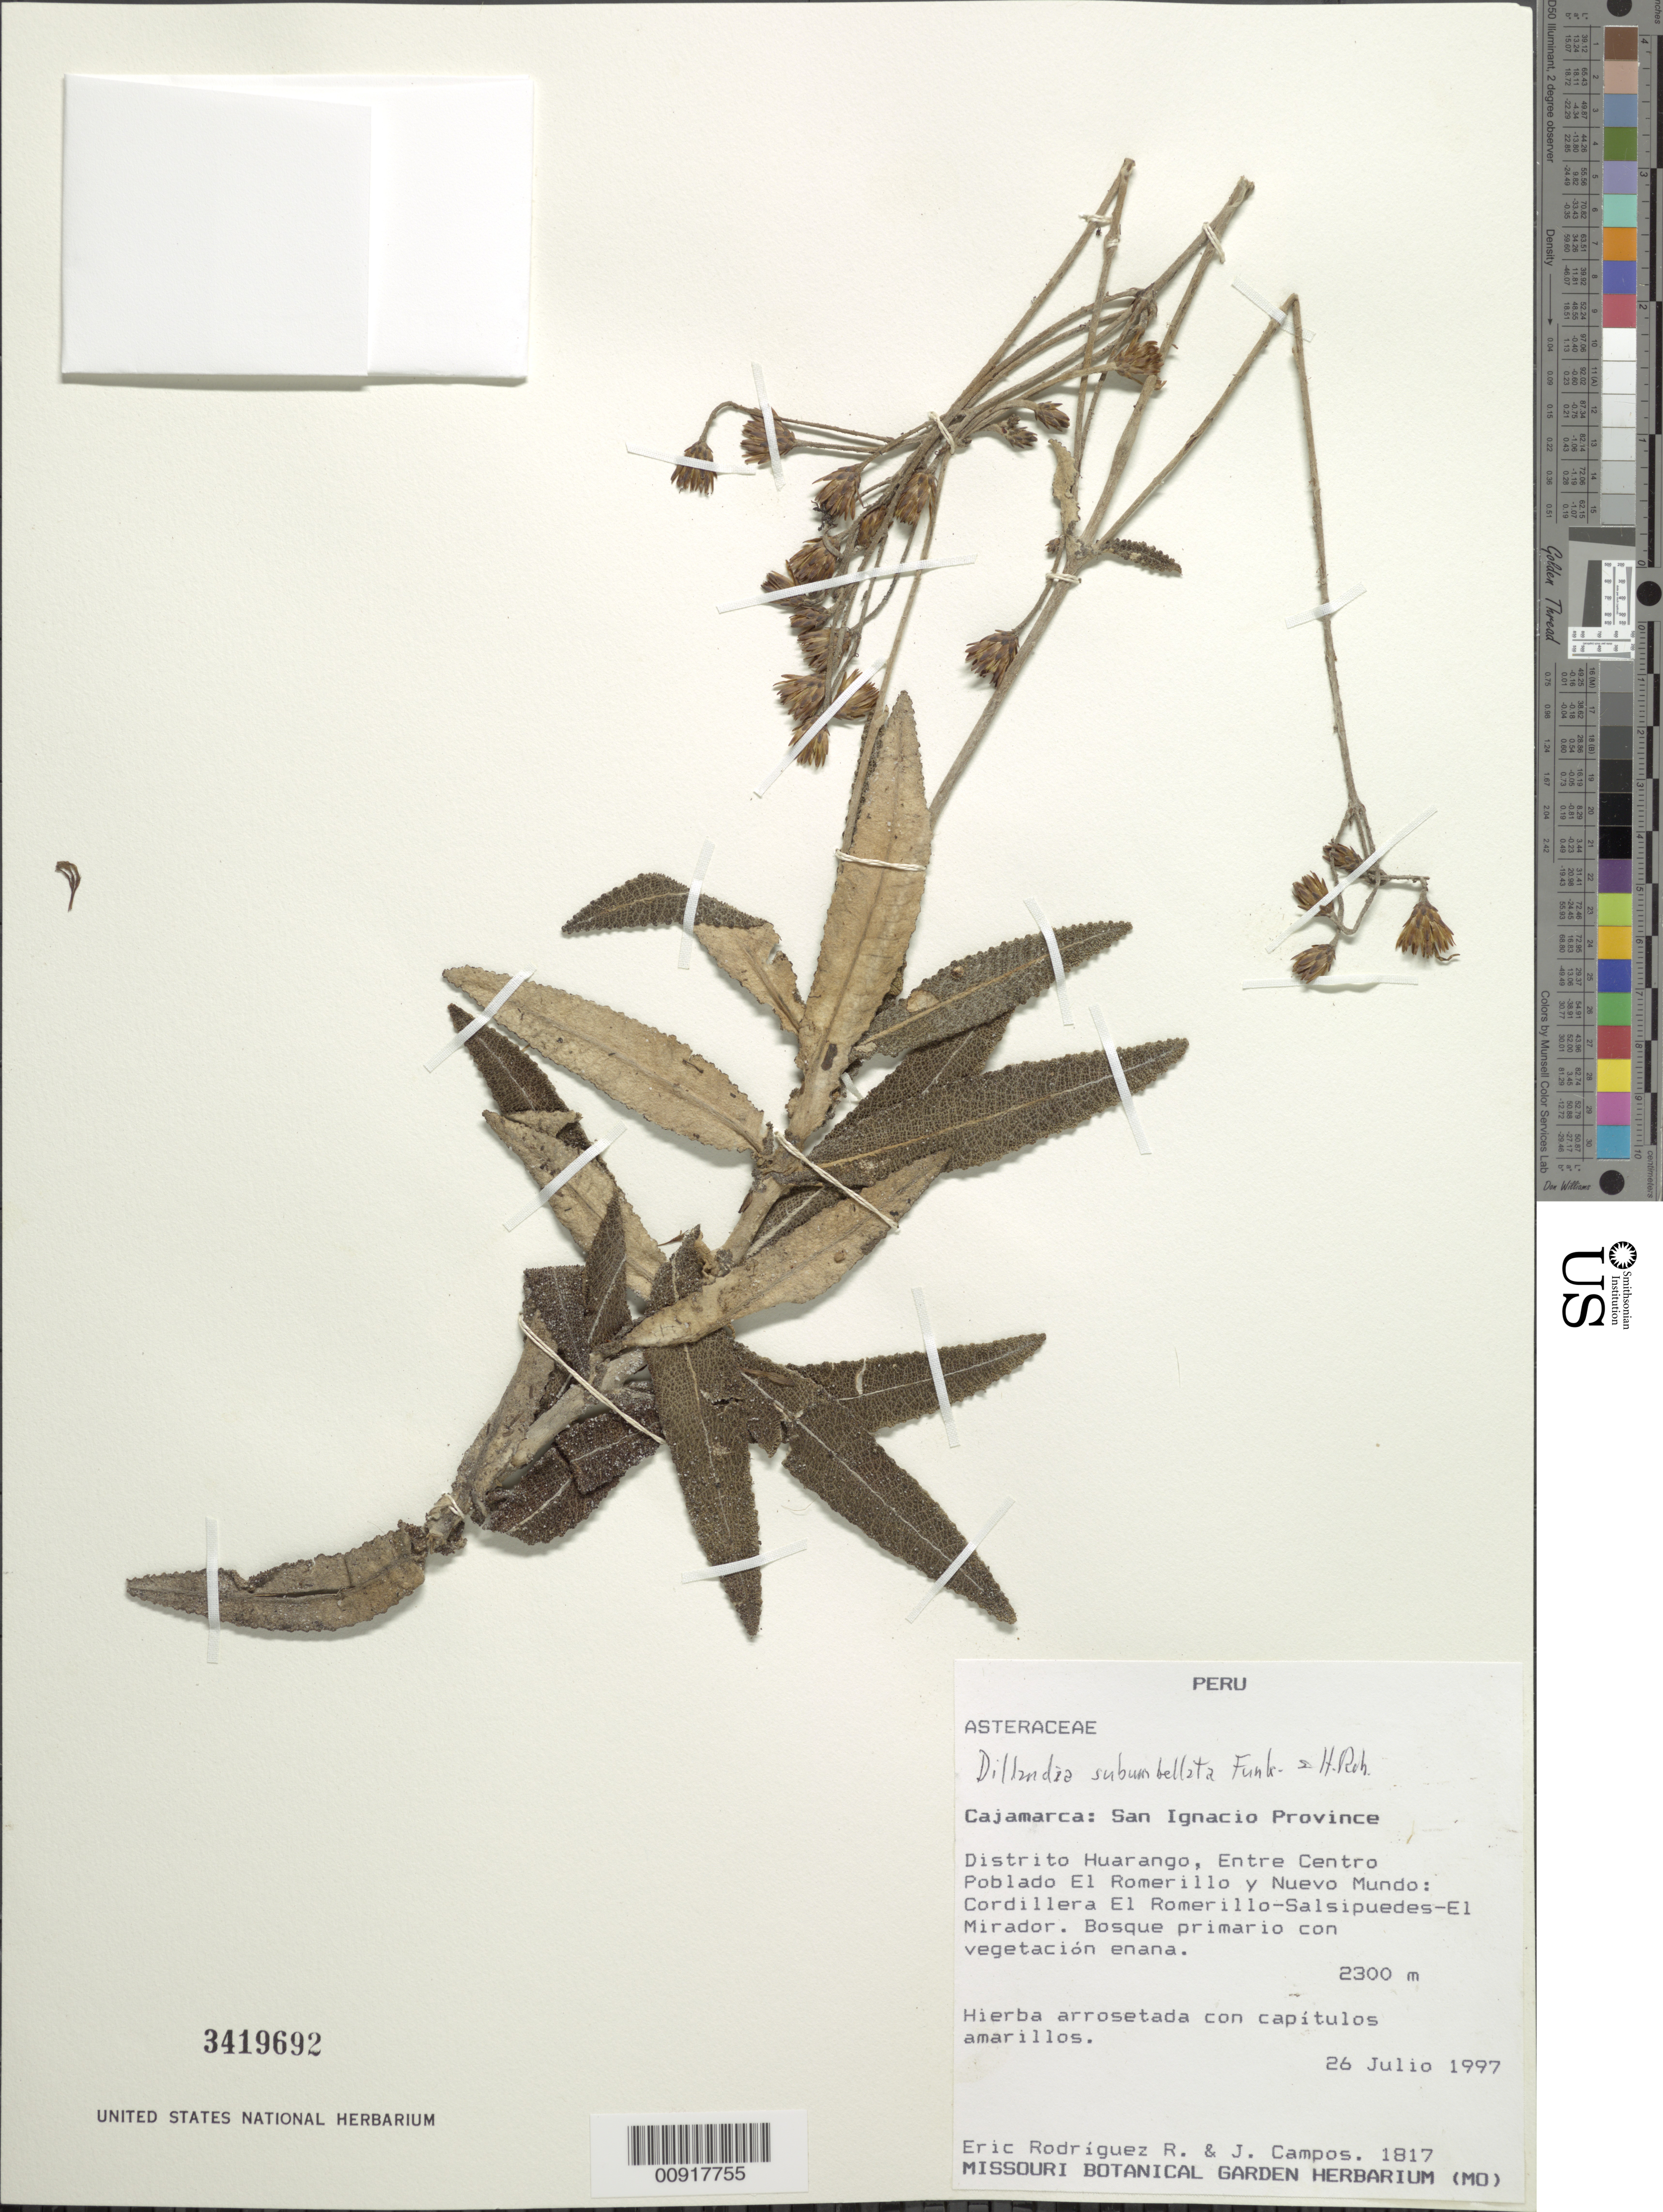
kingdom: Plantae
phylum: Tracheophyta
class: Magnoliopsida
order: Asterales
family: Asteraceae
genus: Dillandia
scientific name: Dillandia subumbellata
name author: V.A. Funk & H. Rob.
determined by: Robinson, Harold E., (US)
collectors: E. Rodriguez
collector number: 1817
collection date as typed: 26 July 1997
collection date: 1997-07-26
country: Peru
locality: Prov. San Ignacio, Cajamarca, Dist. Huarango, entre Centro Poblado El Romerillo y Neuvo Mundo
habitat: Bosque primario con vegetación enana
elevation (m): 2300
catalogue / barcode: US 3419692